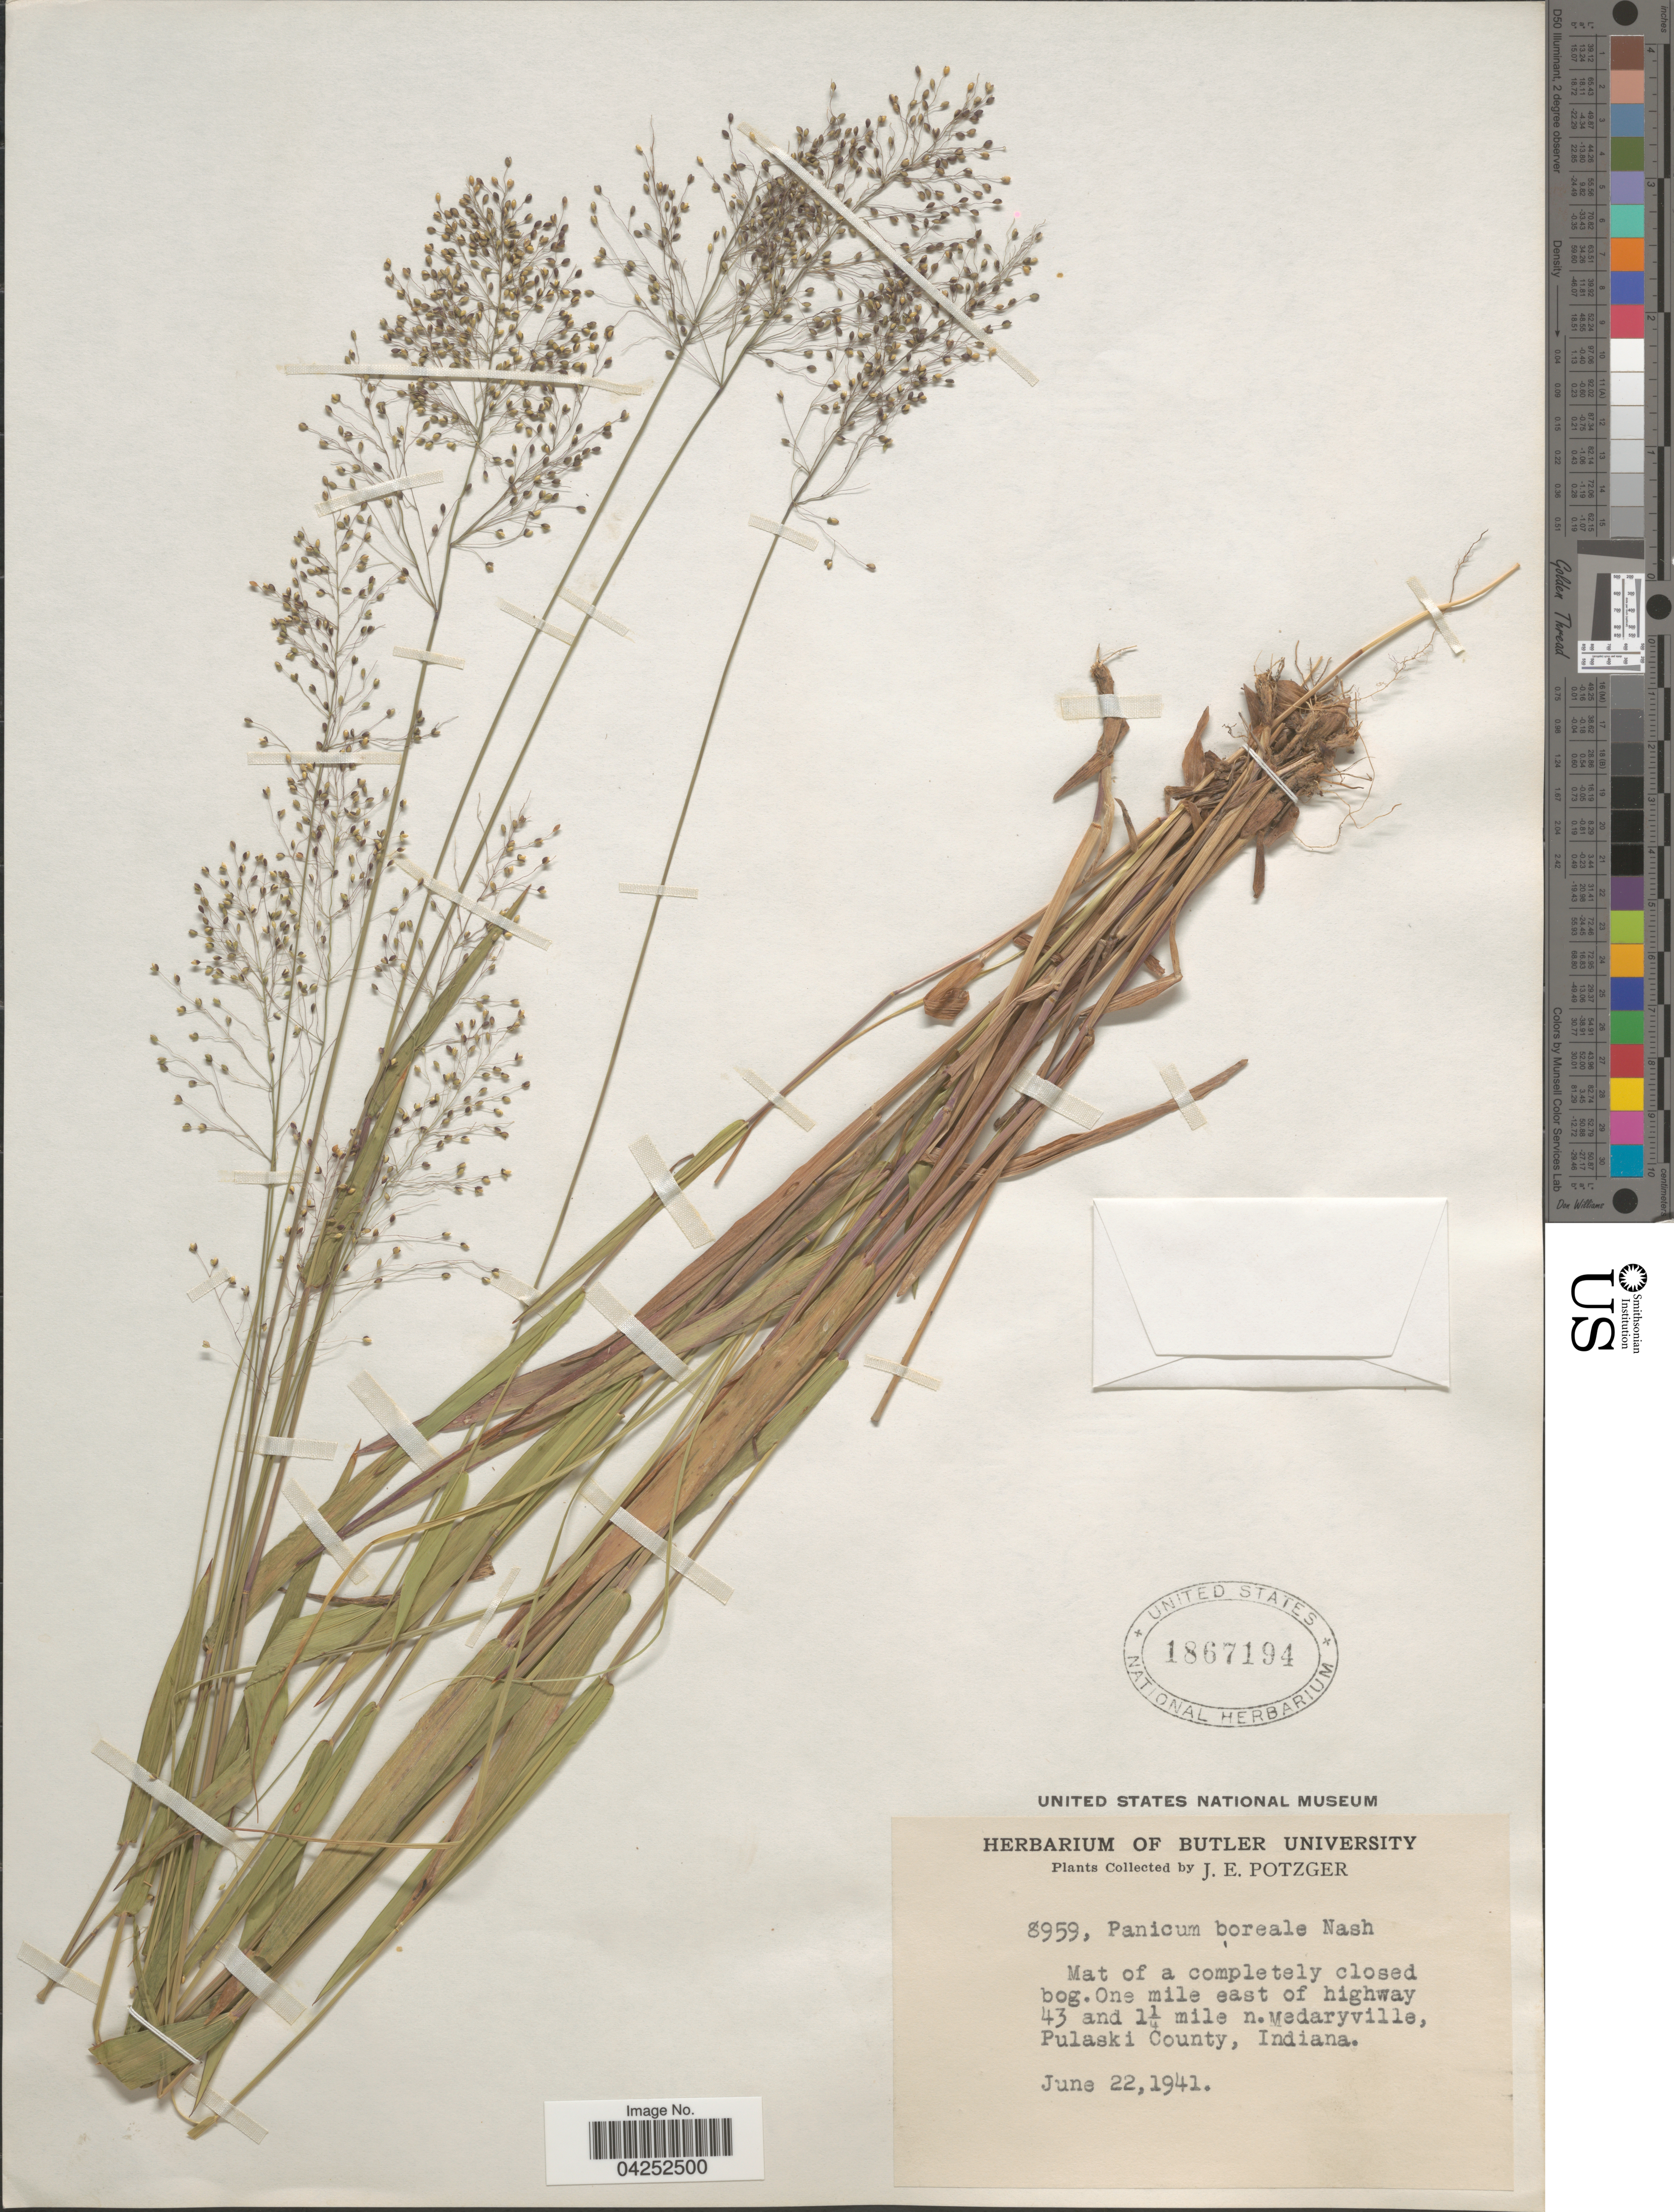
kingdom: Plantae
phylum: Tracheophyta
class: Liliopsida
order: Poales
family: Poaceae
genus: Dichanthelium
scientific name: Dichanthelium boreale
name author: (Nash) Freckmann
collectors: J. Potzger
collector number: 8959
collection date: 1941-06-22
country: United States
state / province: Indiana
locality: One mile east of highway 43 and 1¼ mile n.Medaryville, Pulaski County.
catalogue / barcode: US 1867194